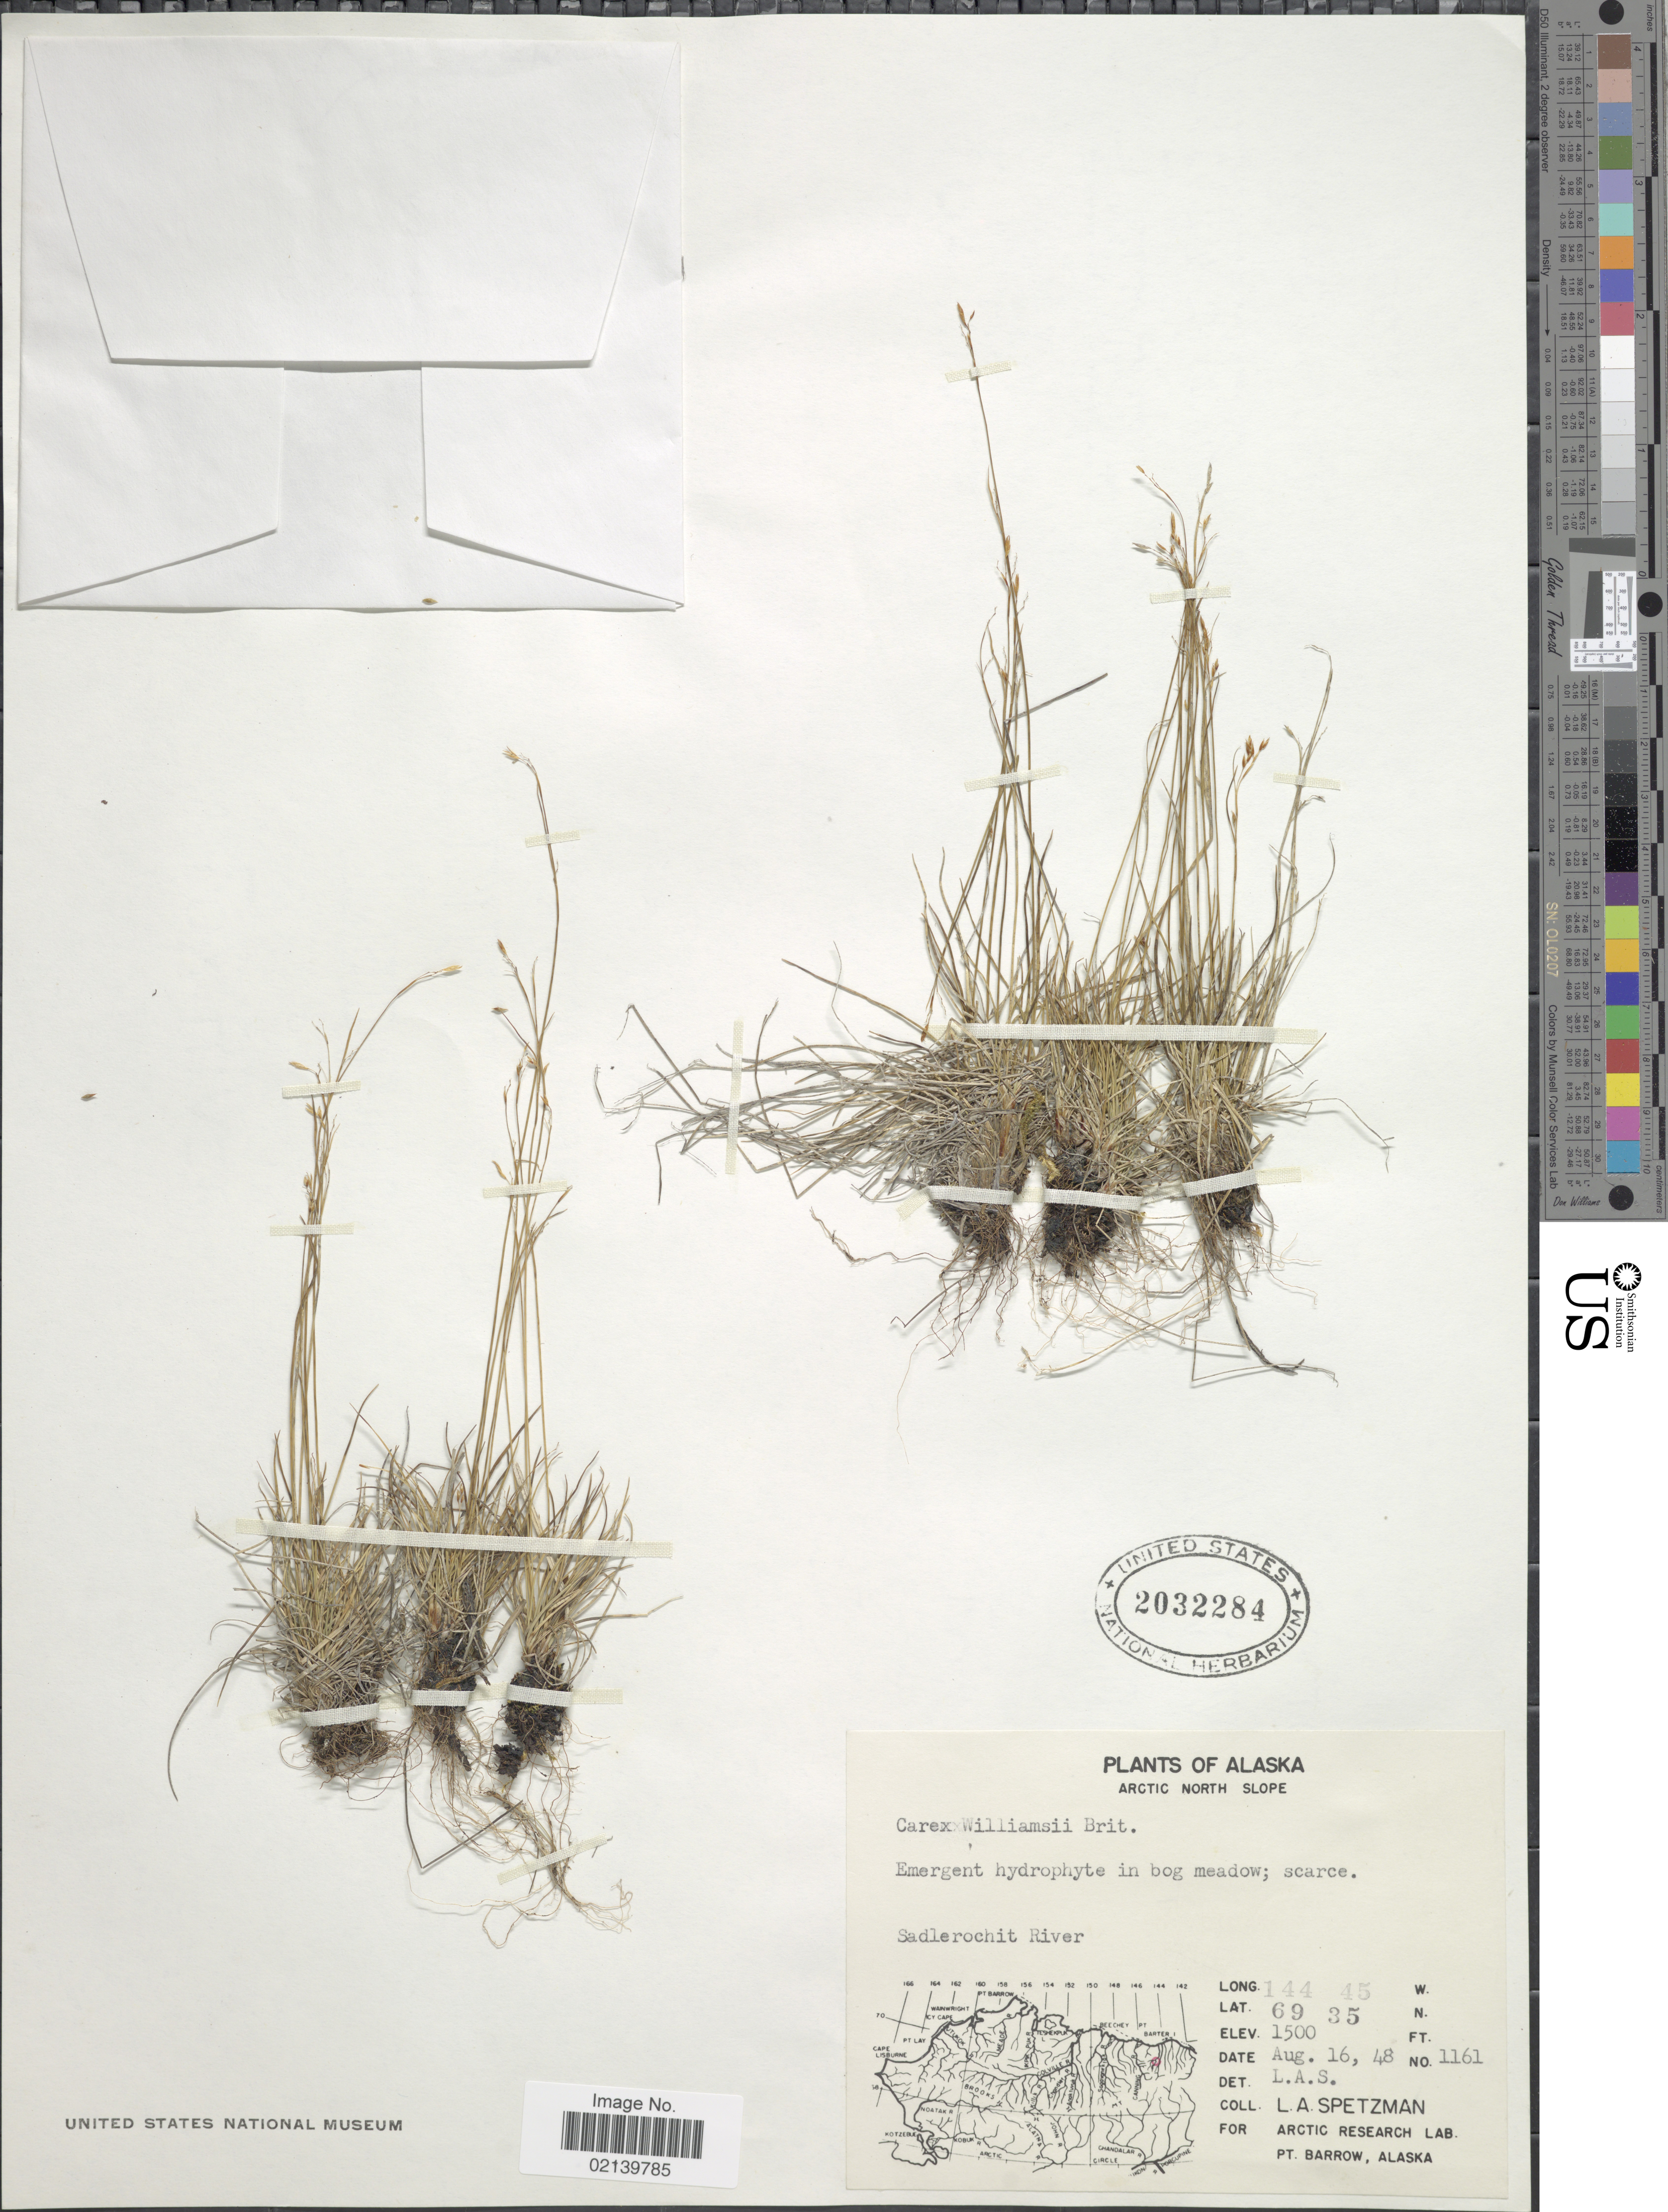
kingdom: Plantae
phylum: Tracheophyta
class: Liliopsida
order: Poales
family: Cyperaceae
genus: Carex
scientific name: Carex williamsii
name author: Britton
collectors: L. Spetzman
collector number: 1161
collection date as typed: Transcribed d/m/y: 16/8/48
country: United States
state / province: Alaska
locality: Alaska, Arctic North Slope. Sadlerochit River.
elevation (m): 457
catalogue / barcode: US 20332284